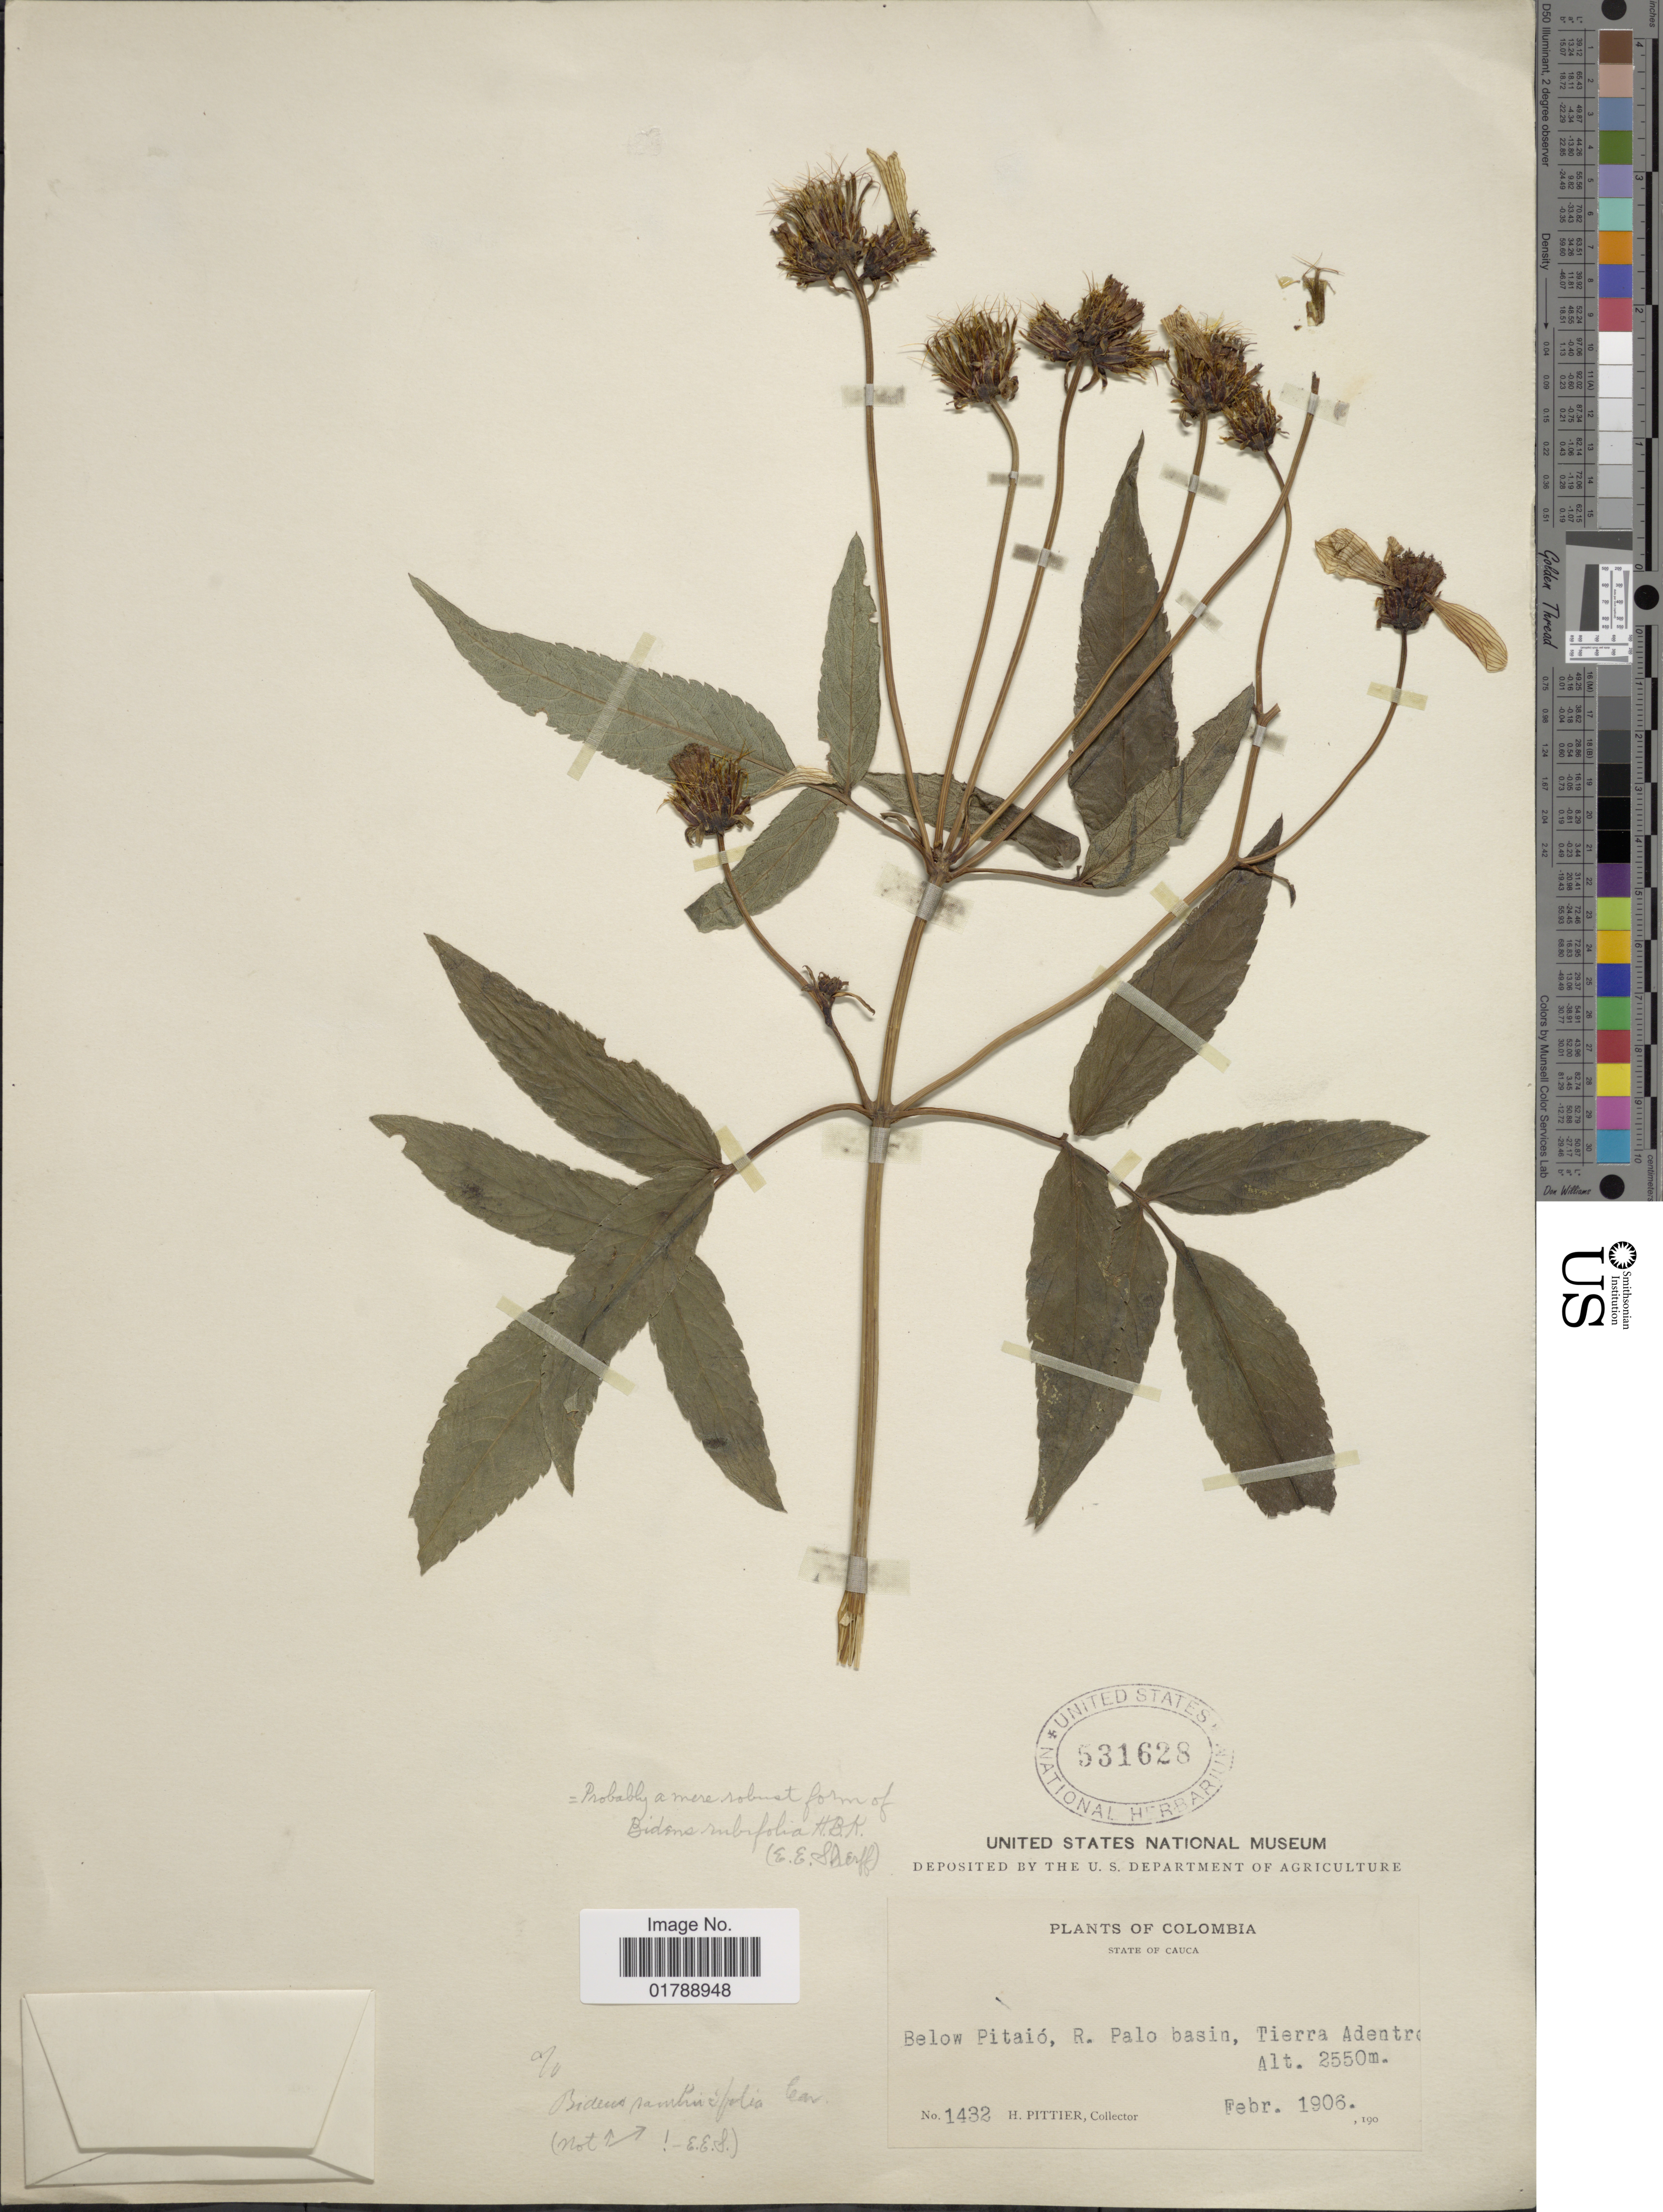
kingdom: Plantae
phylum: Tracheophyta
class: Magnoliopsida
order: Asterales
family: Asteraceae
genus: Bidens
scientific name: Bidens rubifolia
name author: Kunth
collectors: H. F. Pittier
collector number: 1432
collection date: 1906-02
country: Colombia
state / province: Cauca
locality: Below Pitaió, R. Palo basin, Tierra Adentro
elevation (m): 2550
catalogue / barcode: US 531628